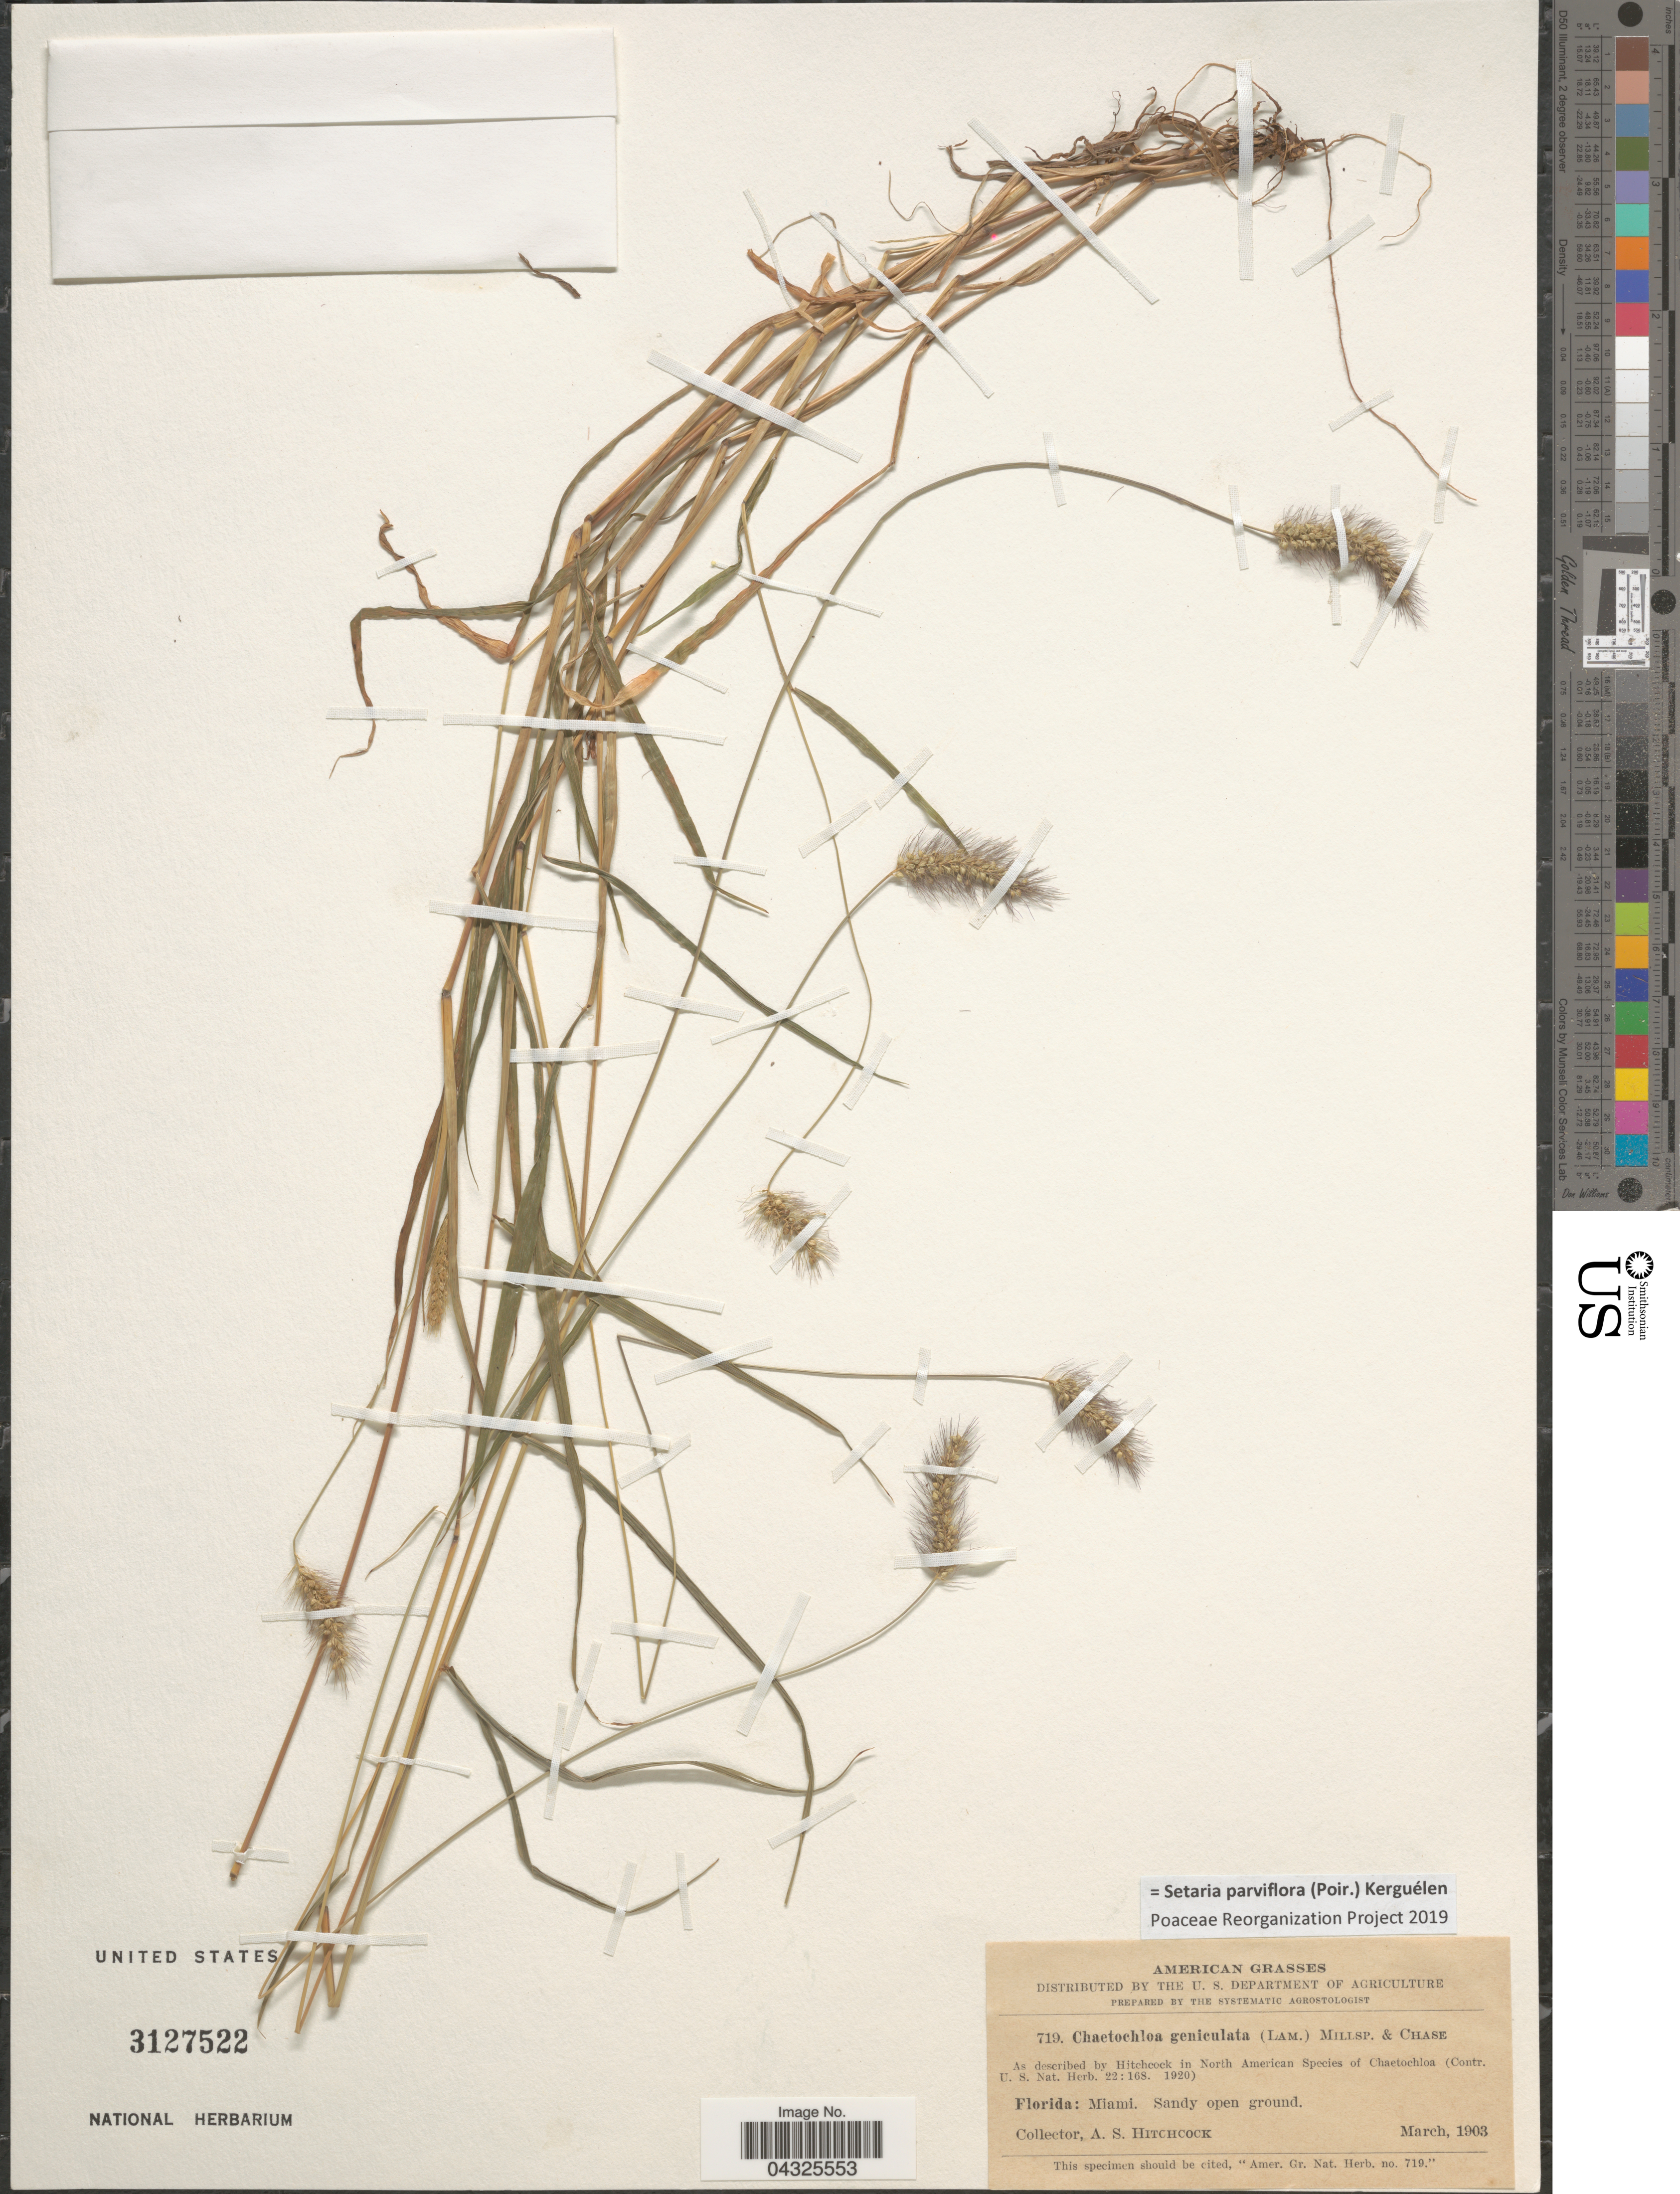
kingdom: Plantae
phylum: Tracheophyta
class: Liliopsida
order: Poales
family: Poaceae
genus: Setaria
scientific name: Setaria parviflora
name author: (Poir.) Kerguélen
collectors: A. S. Hitchcock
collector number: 719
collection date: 1903-03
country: United States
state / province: Florida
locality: Miami.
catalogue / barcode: US 3127522